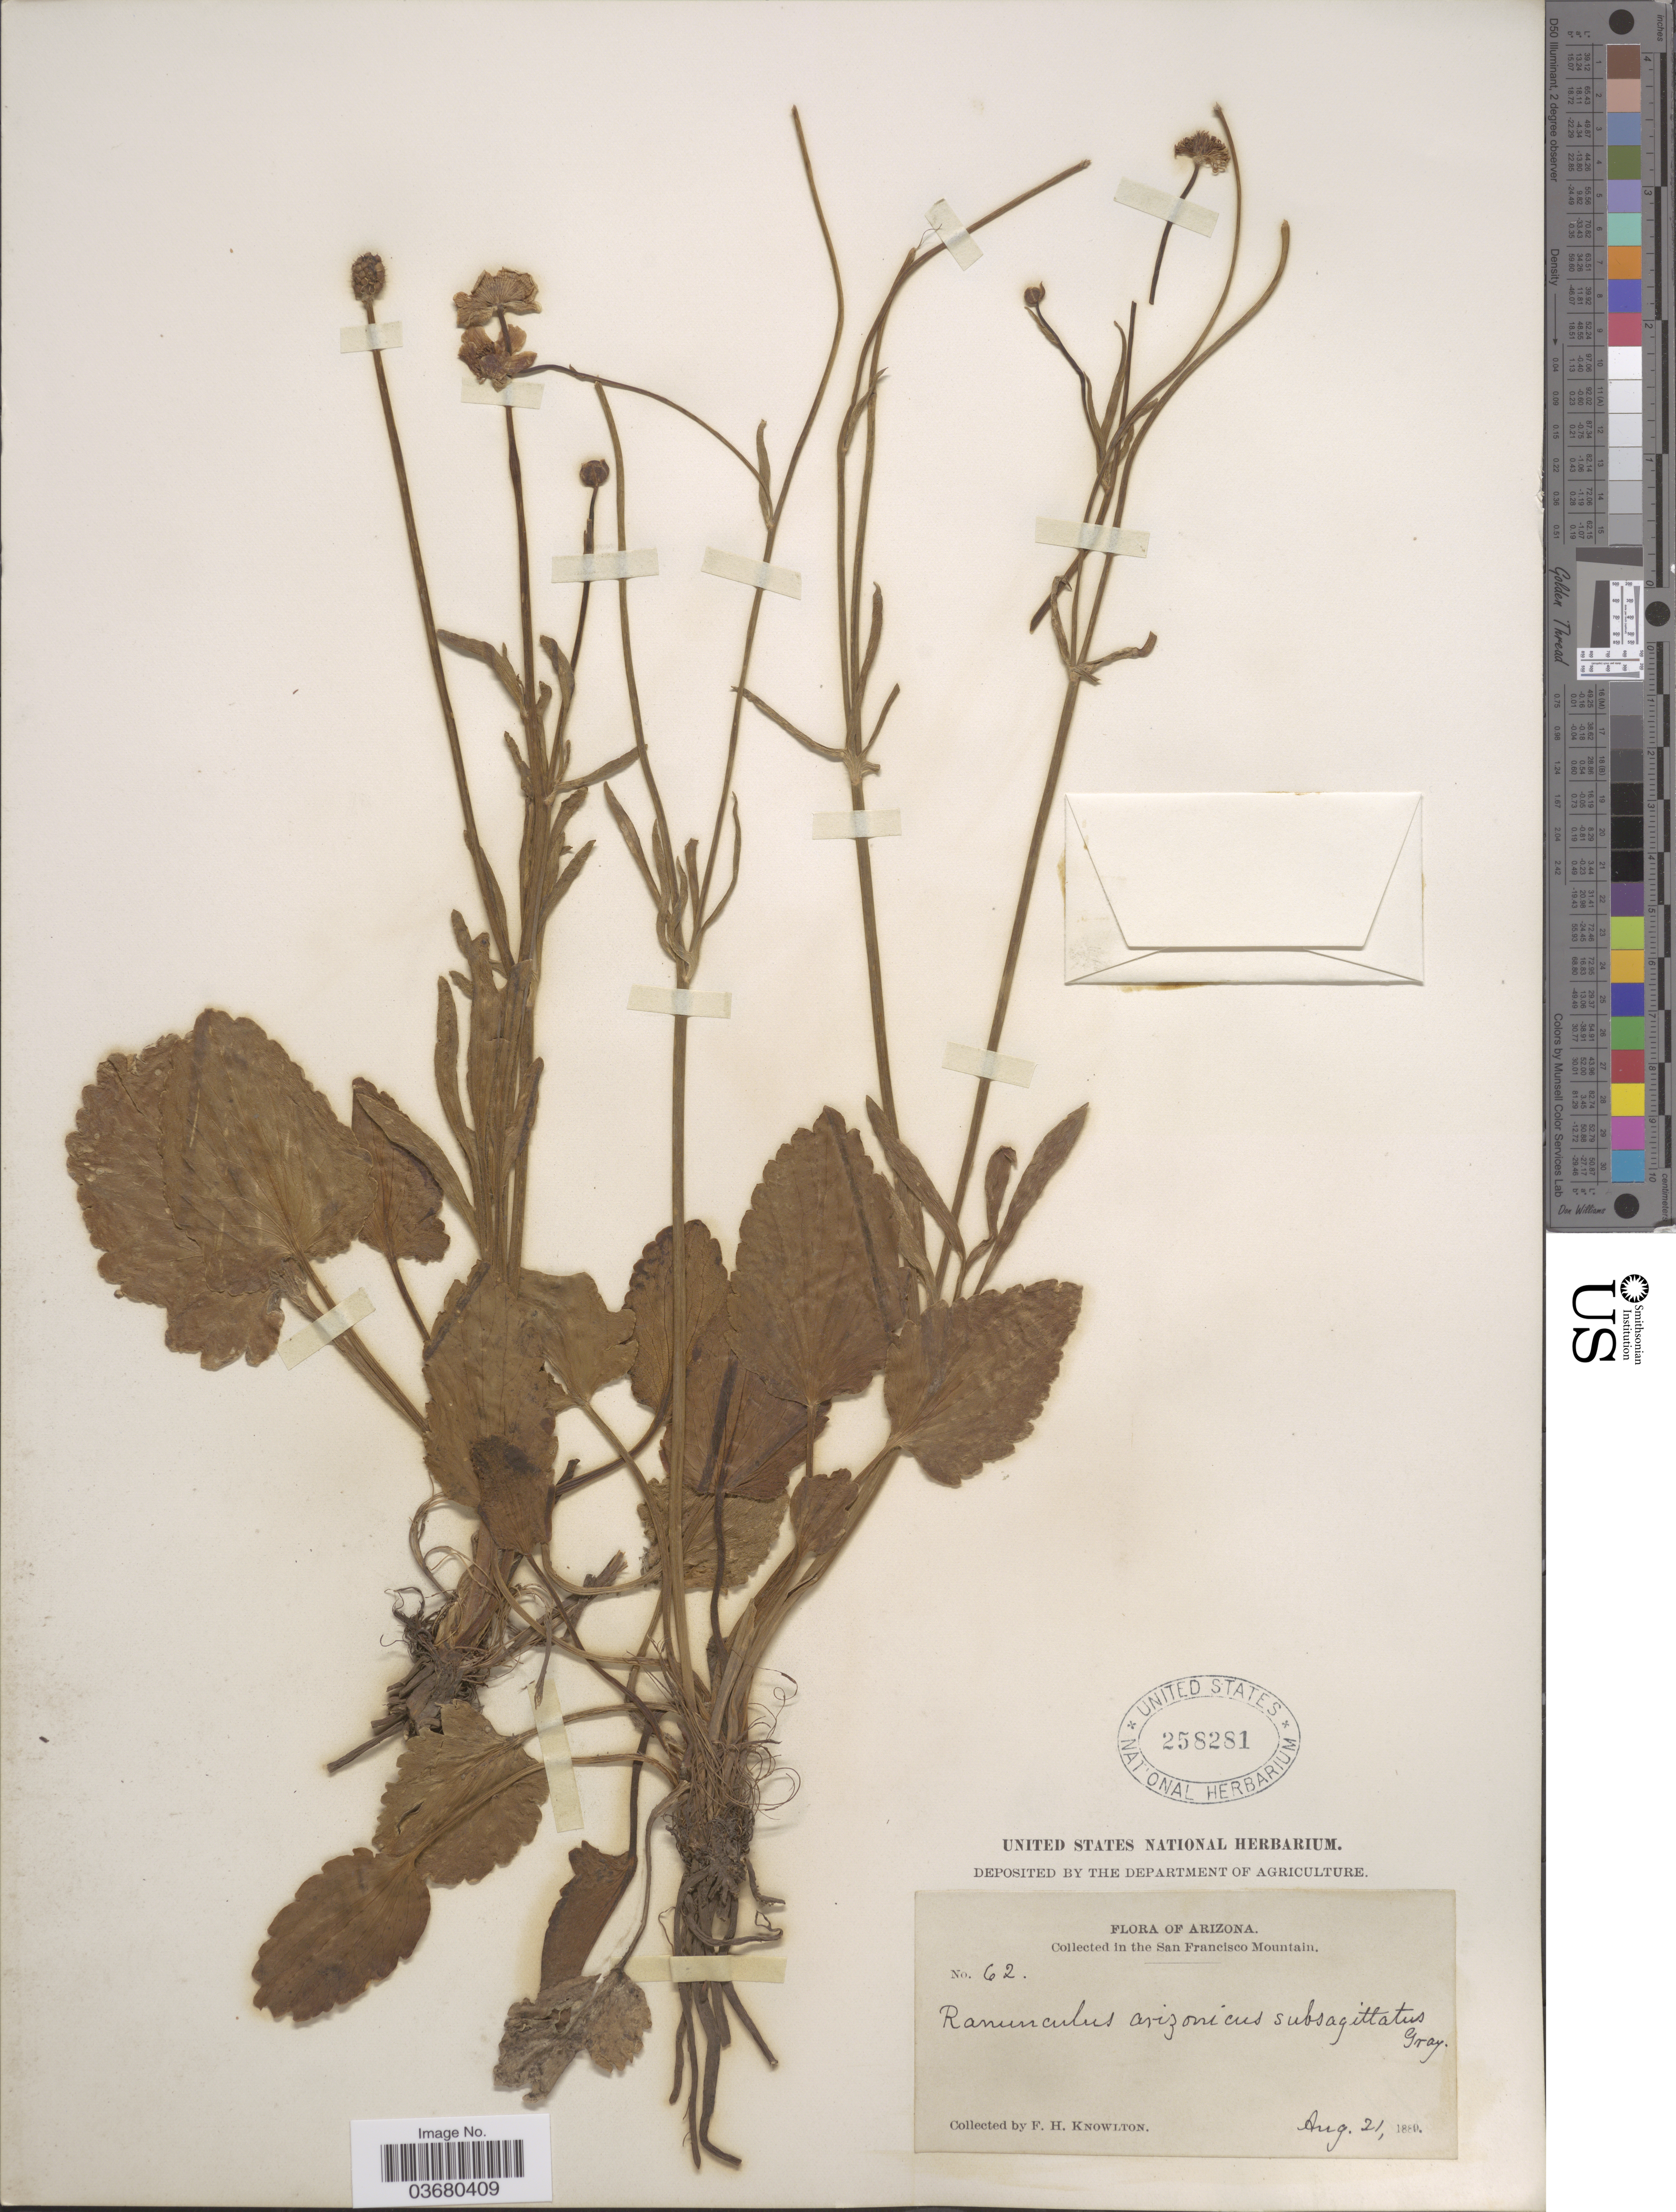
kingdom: Plantae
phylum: Tracheophyta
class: Magnoliopsida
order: Ranunculales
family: Ranunculaceae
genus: Ranunculus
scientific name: Ranunculus cardiophyllus var. subsagittatus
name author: (A. Gray) L.D. Benson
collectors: F. H. Knowlton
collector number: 62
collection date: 1889-08-21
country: United States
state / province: Arizona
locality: In the San Francisco Mountain.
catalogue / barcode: US 258281